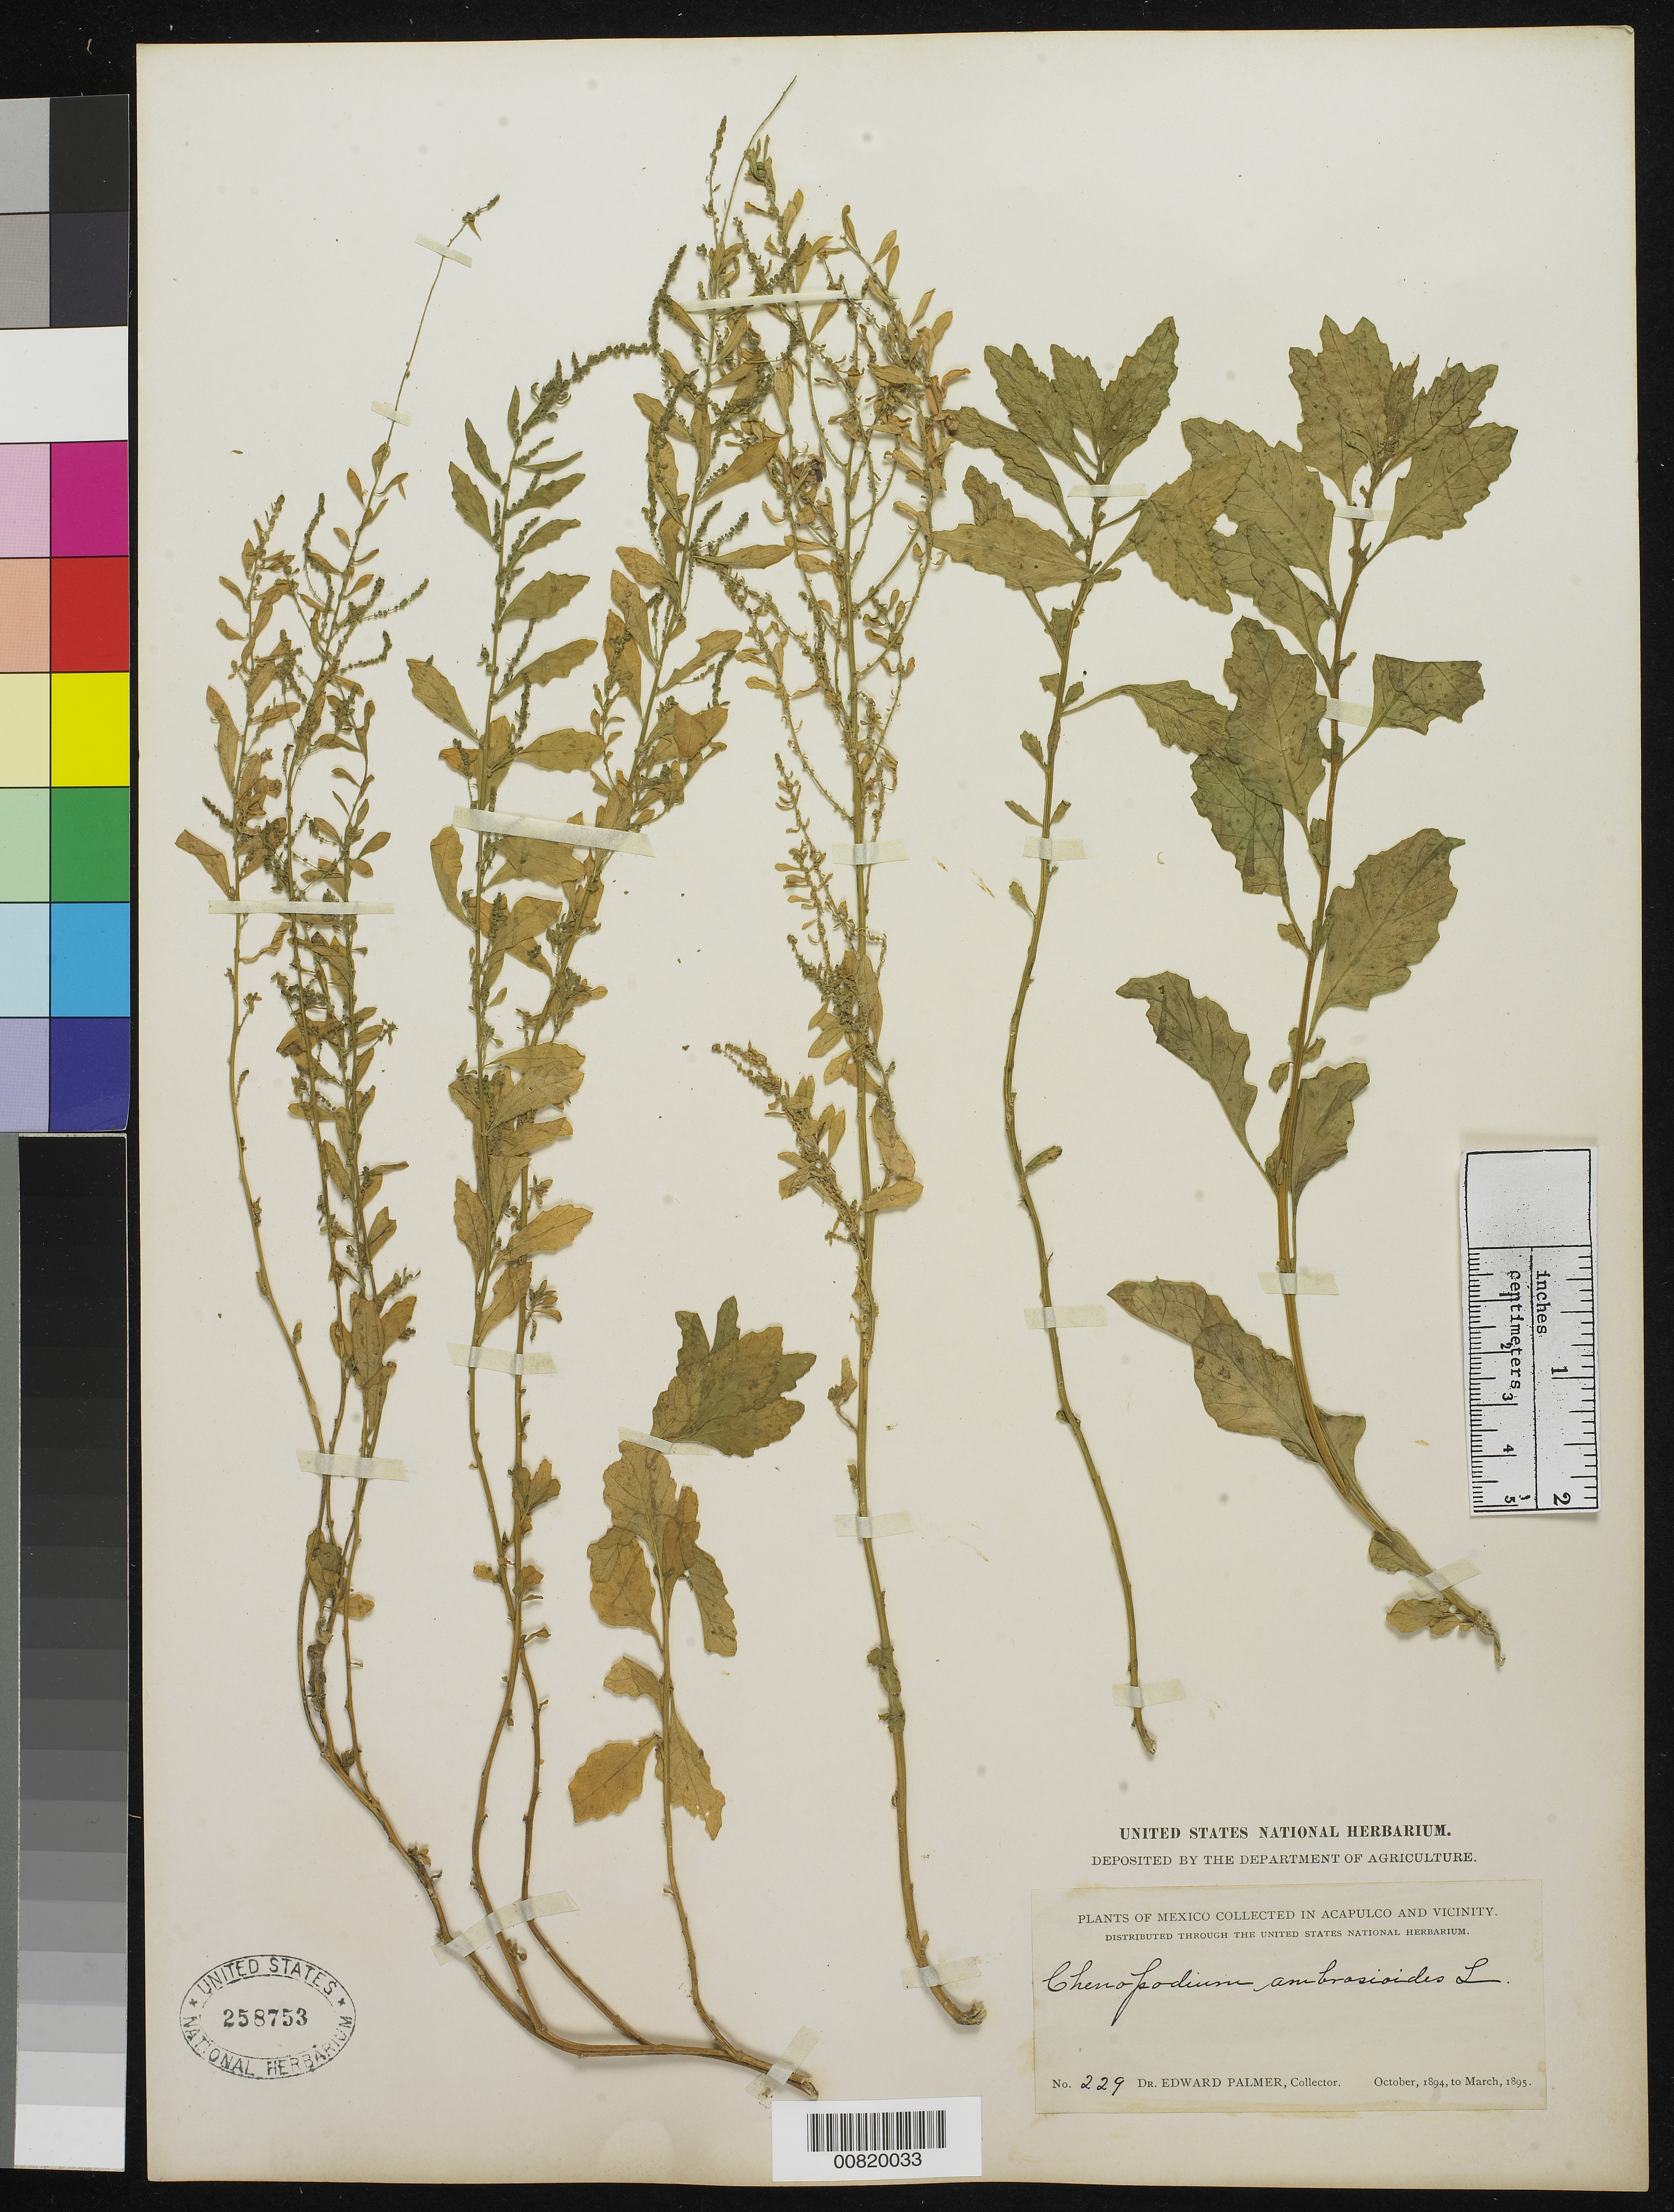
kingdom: Plantae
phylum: Tracheophyta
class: Magnoliopsida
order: Caryophyllales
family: Amaranthaceae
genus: Chenopodium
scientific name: Chenopodium ambrosioides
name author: L.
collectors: E. Palmer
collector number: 229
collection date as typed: Oct 1894 to -- Mar 1895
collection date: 1894-10/1895-03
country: Mexico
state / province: Guerrero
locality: Acapulco, Guerrero and vicinity.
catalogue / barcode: US 258753